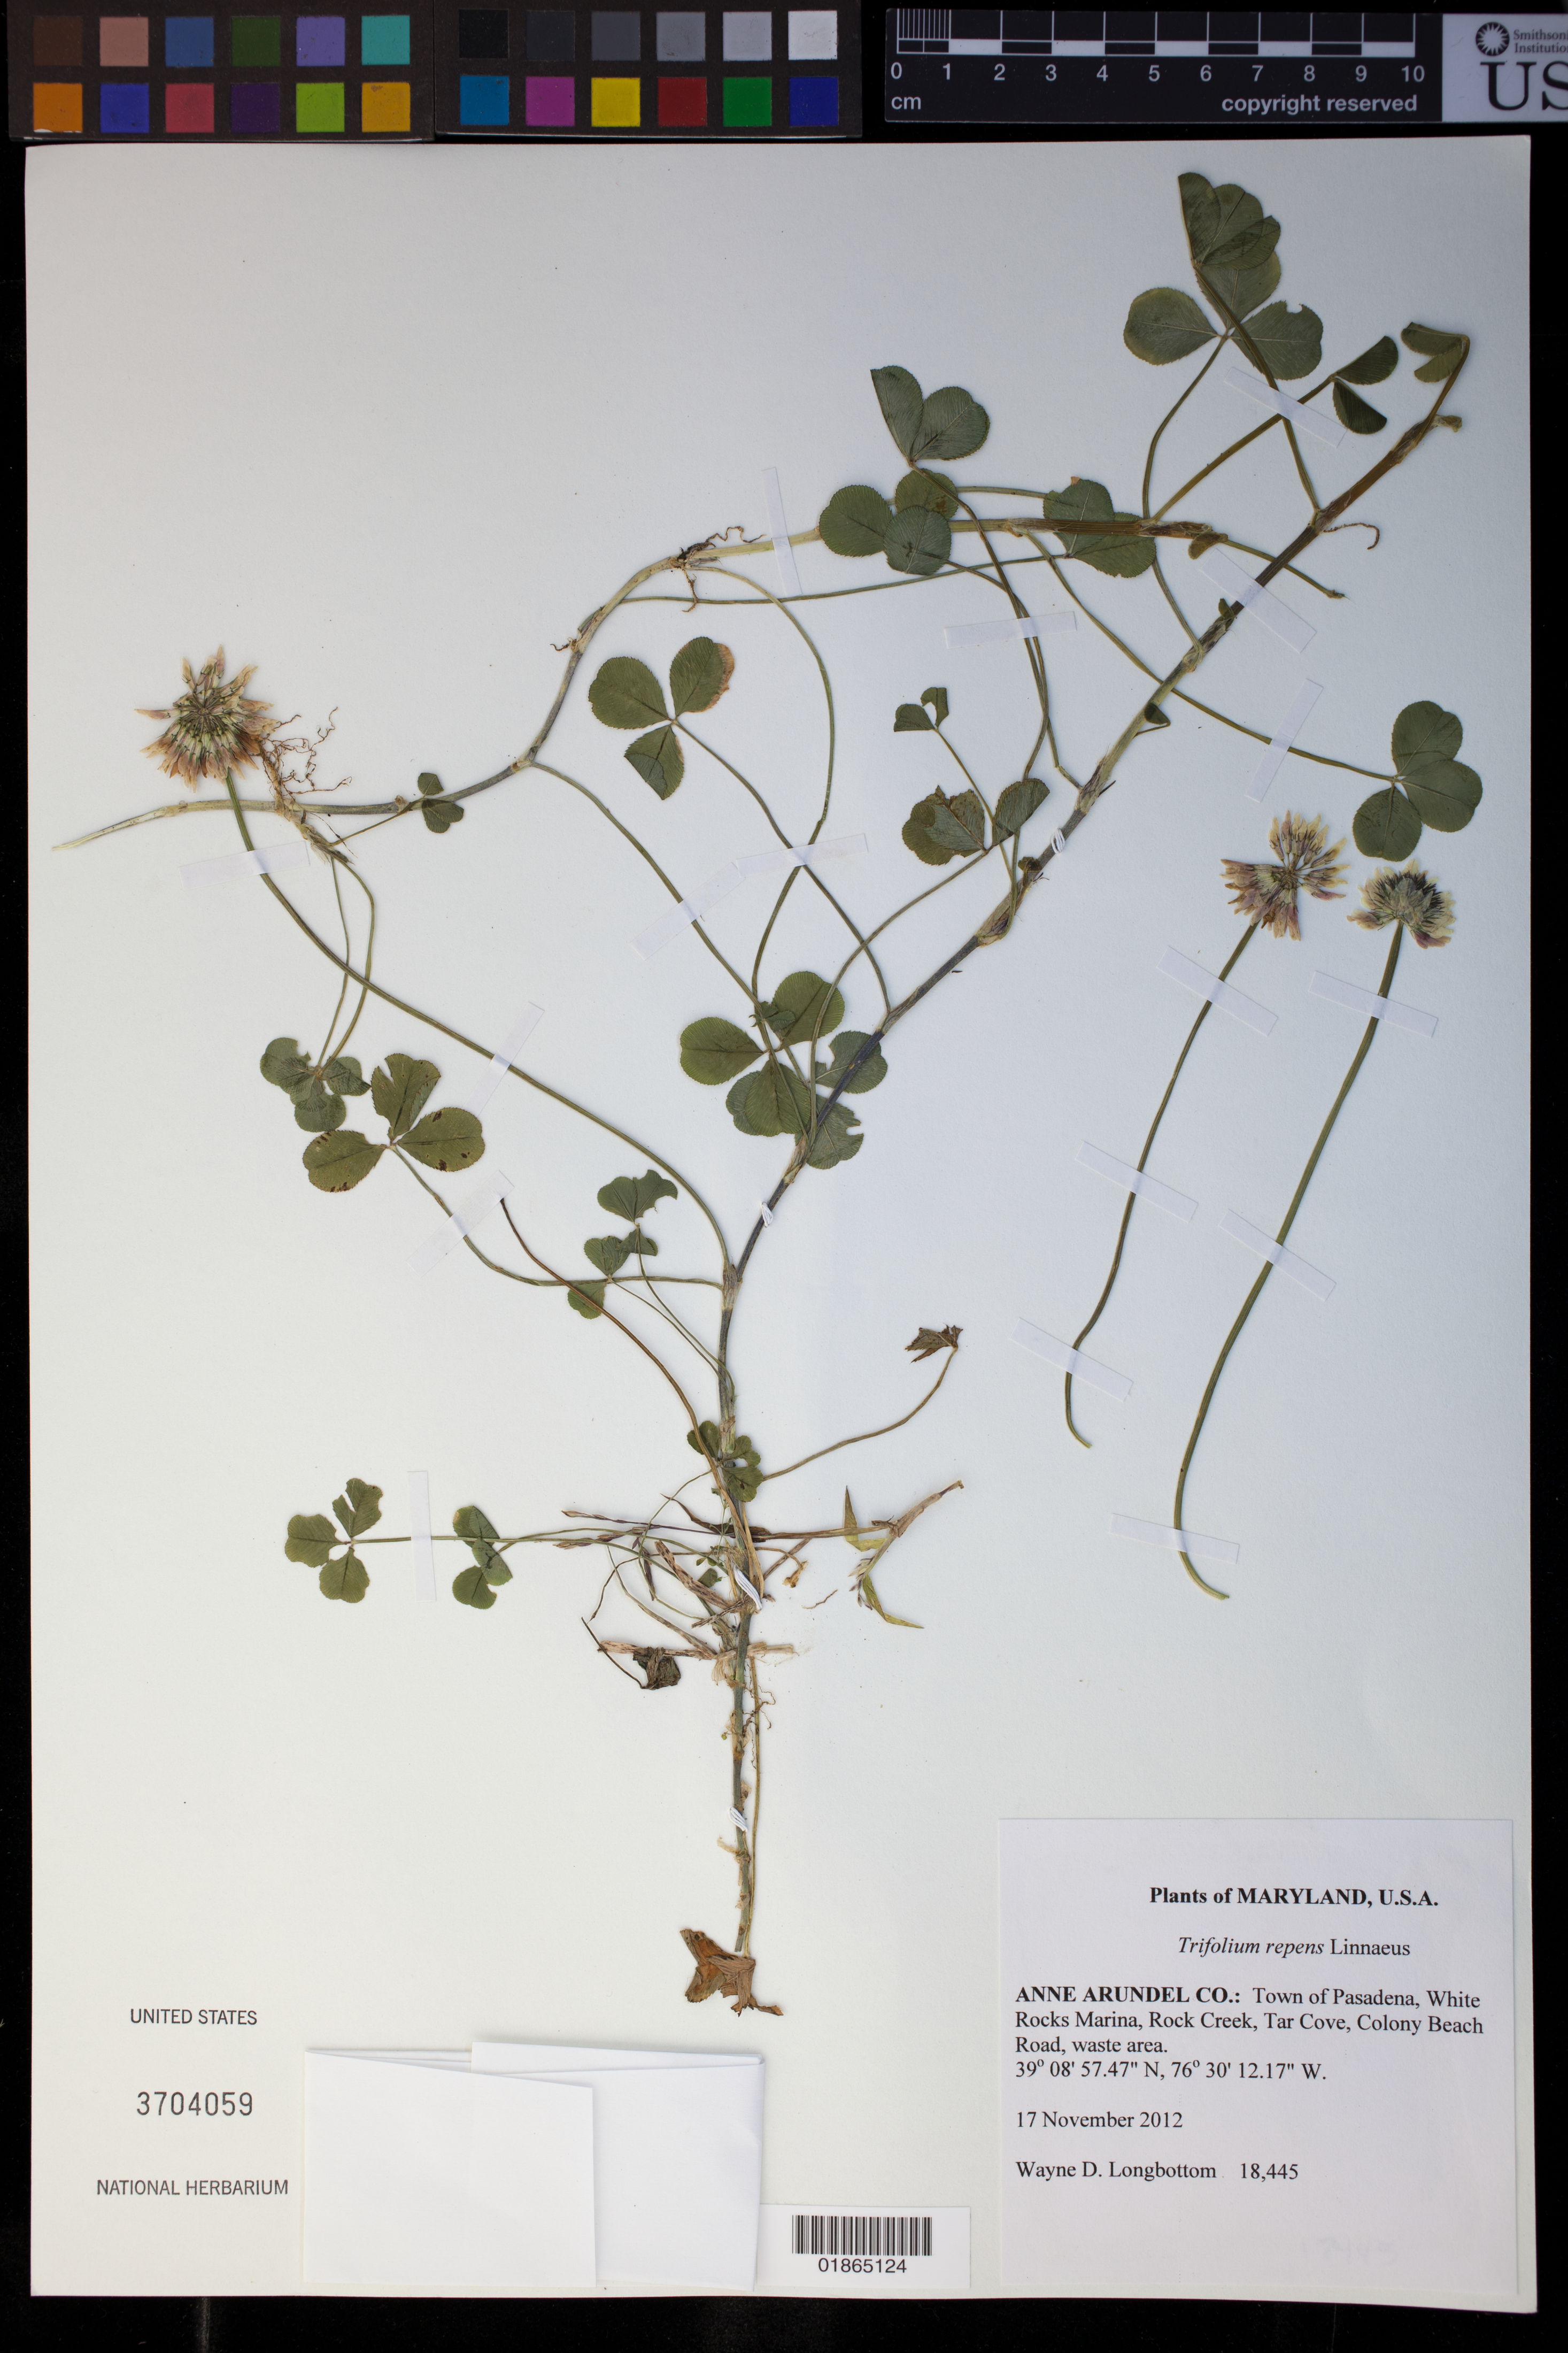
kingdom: Plantae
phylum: Tracheophyta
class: Magnoliopsida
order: Fabales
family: Fabaceae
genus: Trifolium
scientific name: Trifolium repens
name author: L.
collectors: W. D. Longbottom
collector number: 18445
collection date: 2012-11-17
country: United States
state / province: Maryland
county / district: Anne Arundel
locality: Town of Pasadena, White Rocks Marina, Rock Creek, Tar Cove, Colony Beach Road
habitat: Waste area.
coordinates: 39 08 57.47 N, 76 30 12.17 W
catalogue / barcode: US 3704059